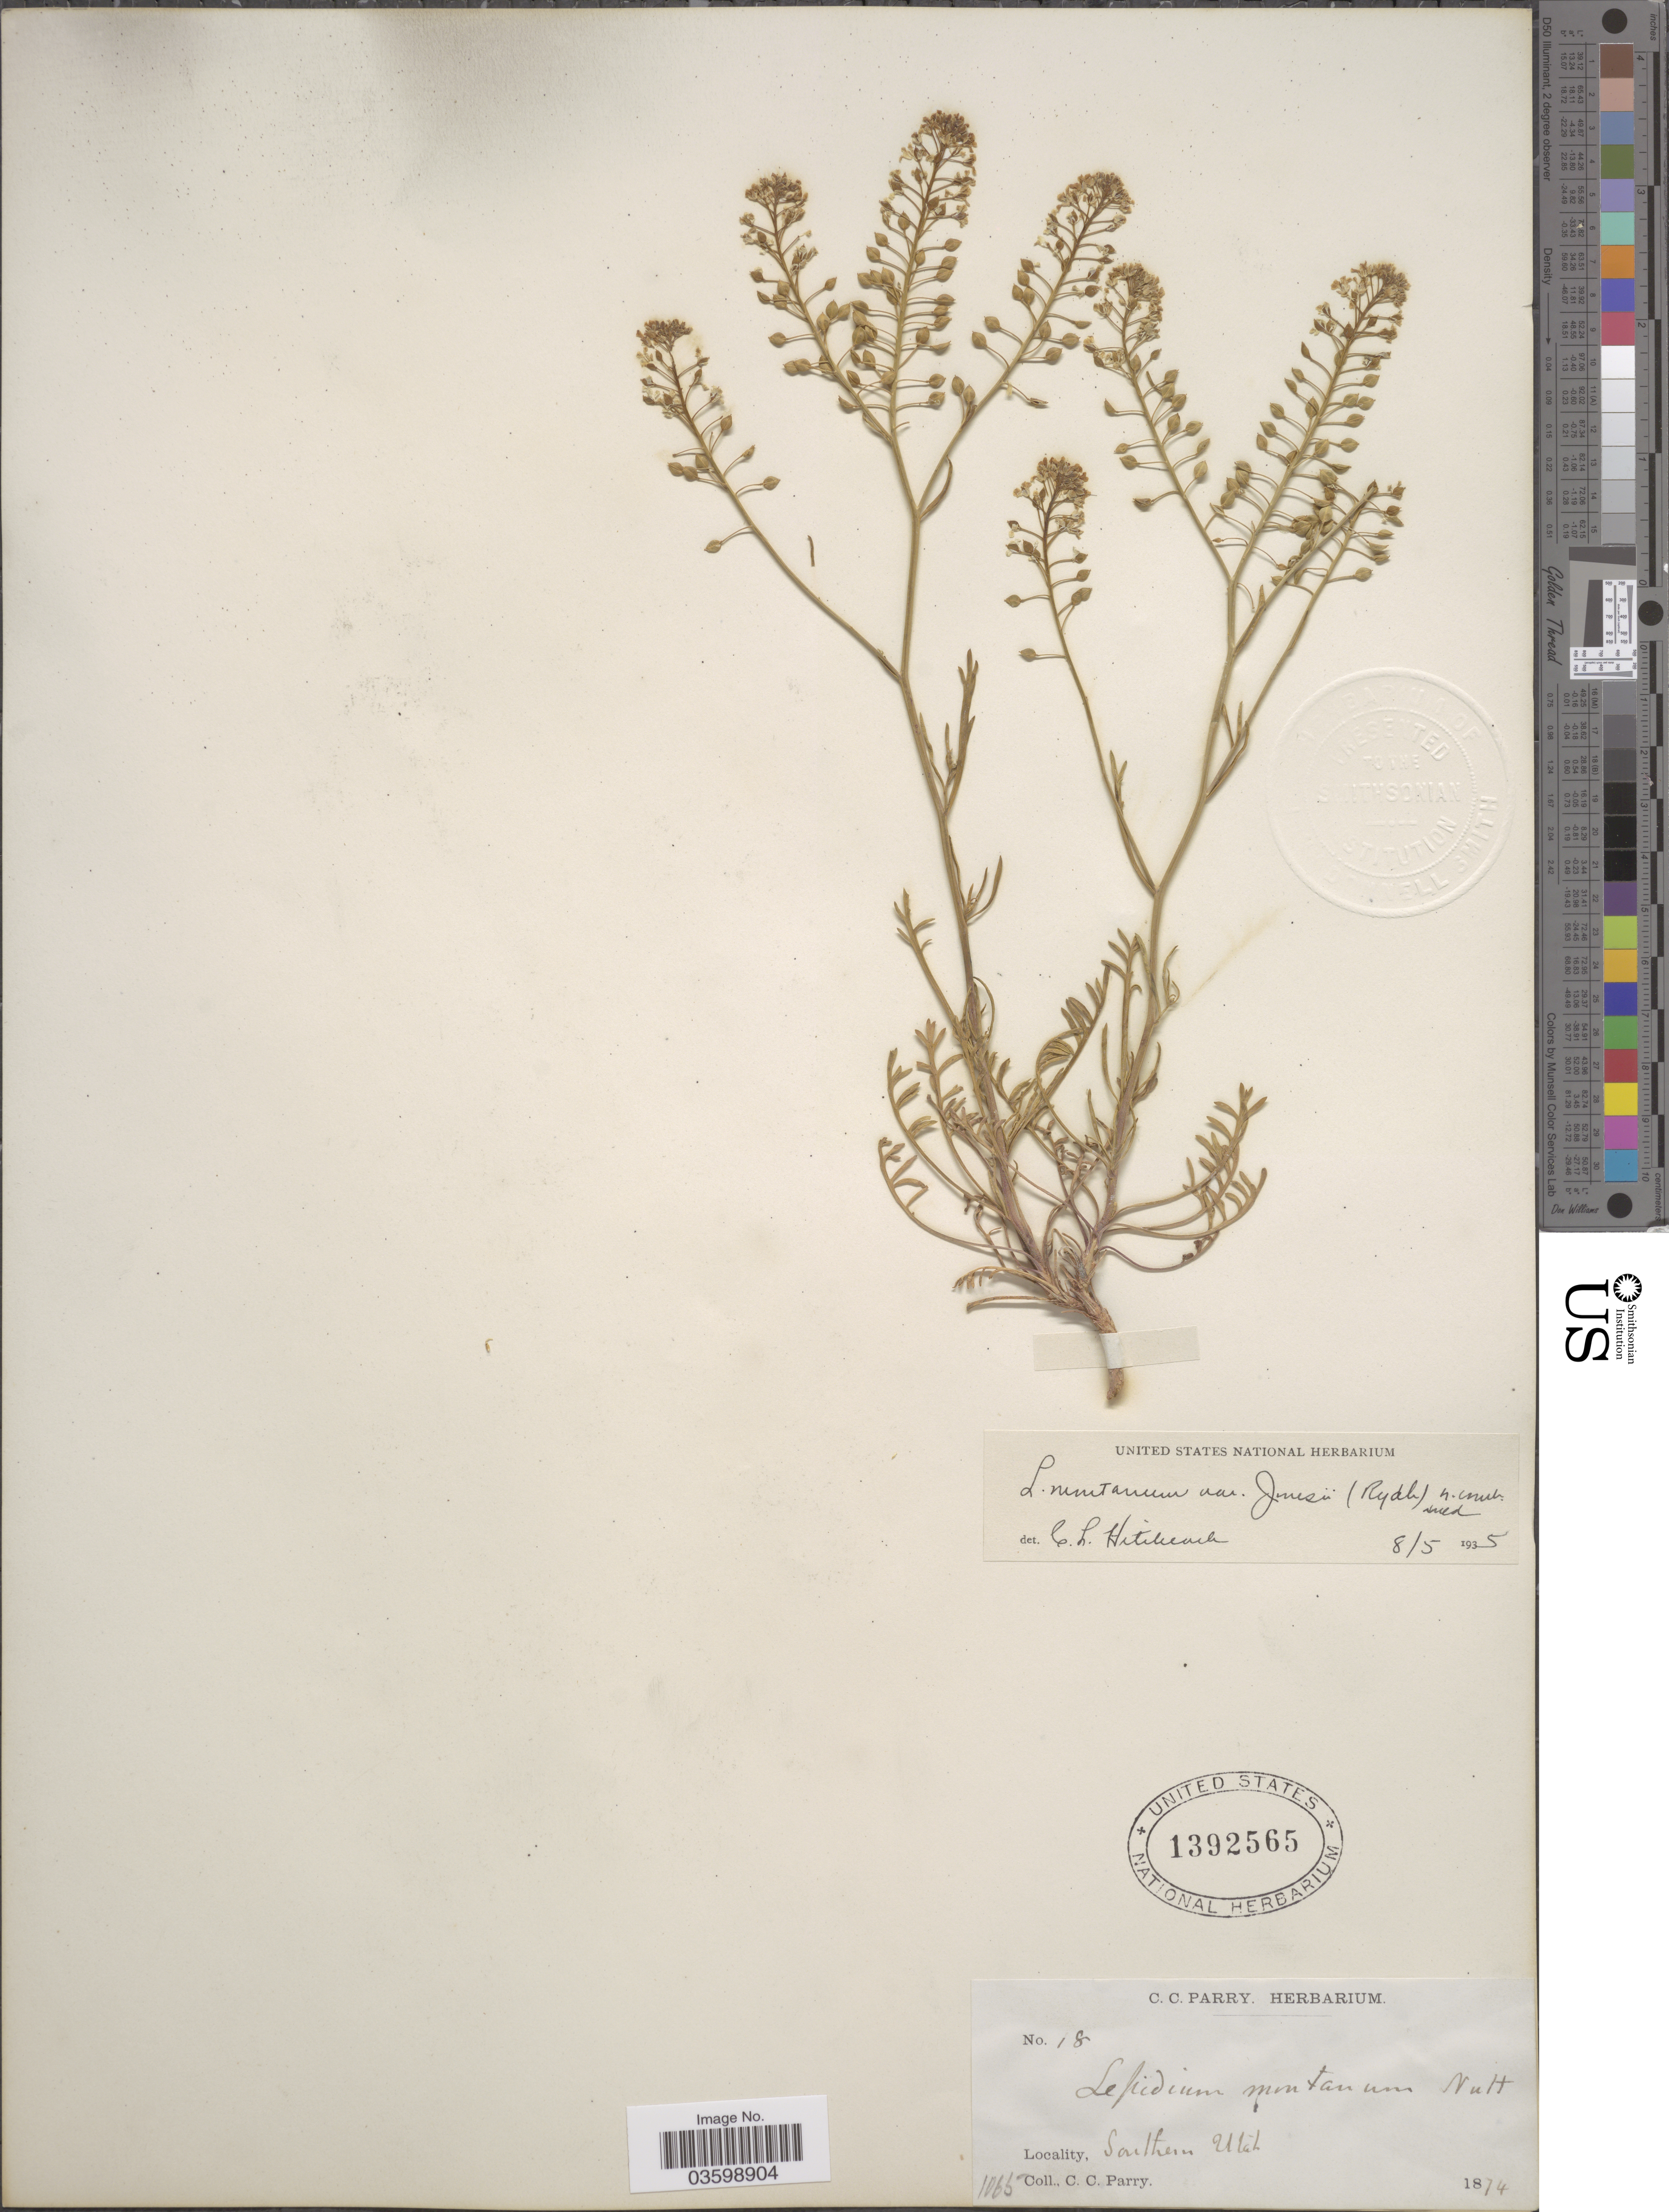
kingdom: Plantae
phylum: Tracheophyta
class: Magnoliopsida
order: Brassicales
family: Brassicaceae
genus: Lepidium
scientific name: Lepidium montanum var. jonesii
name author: (Rydb.) C.L. Hitchc.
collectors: C. C. Parry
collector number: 18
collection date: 1874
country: United States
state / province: Utah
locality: Southern Utah.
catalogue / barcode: US 1392565